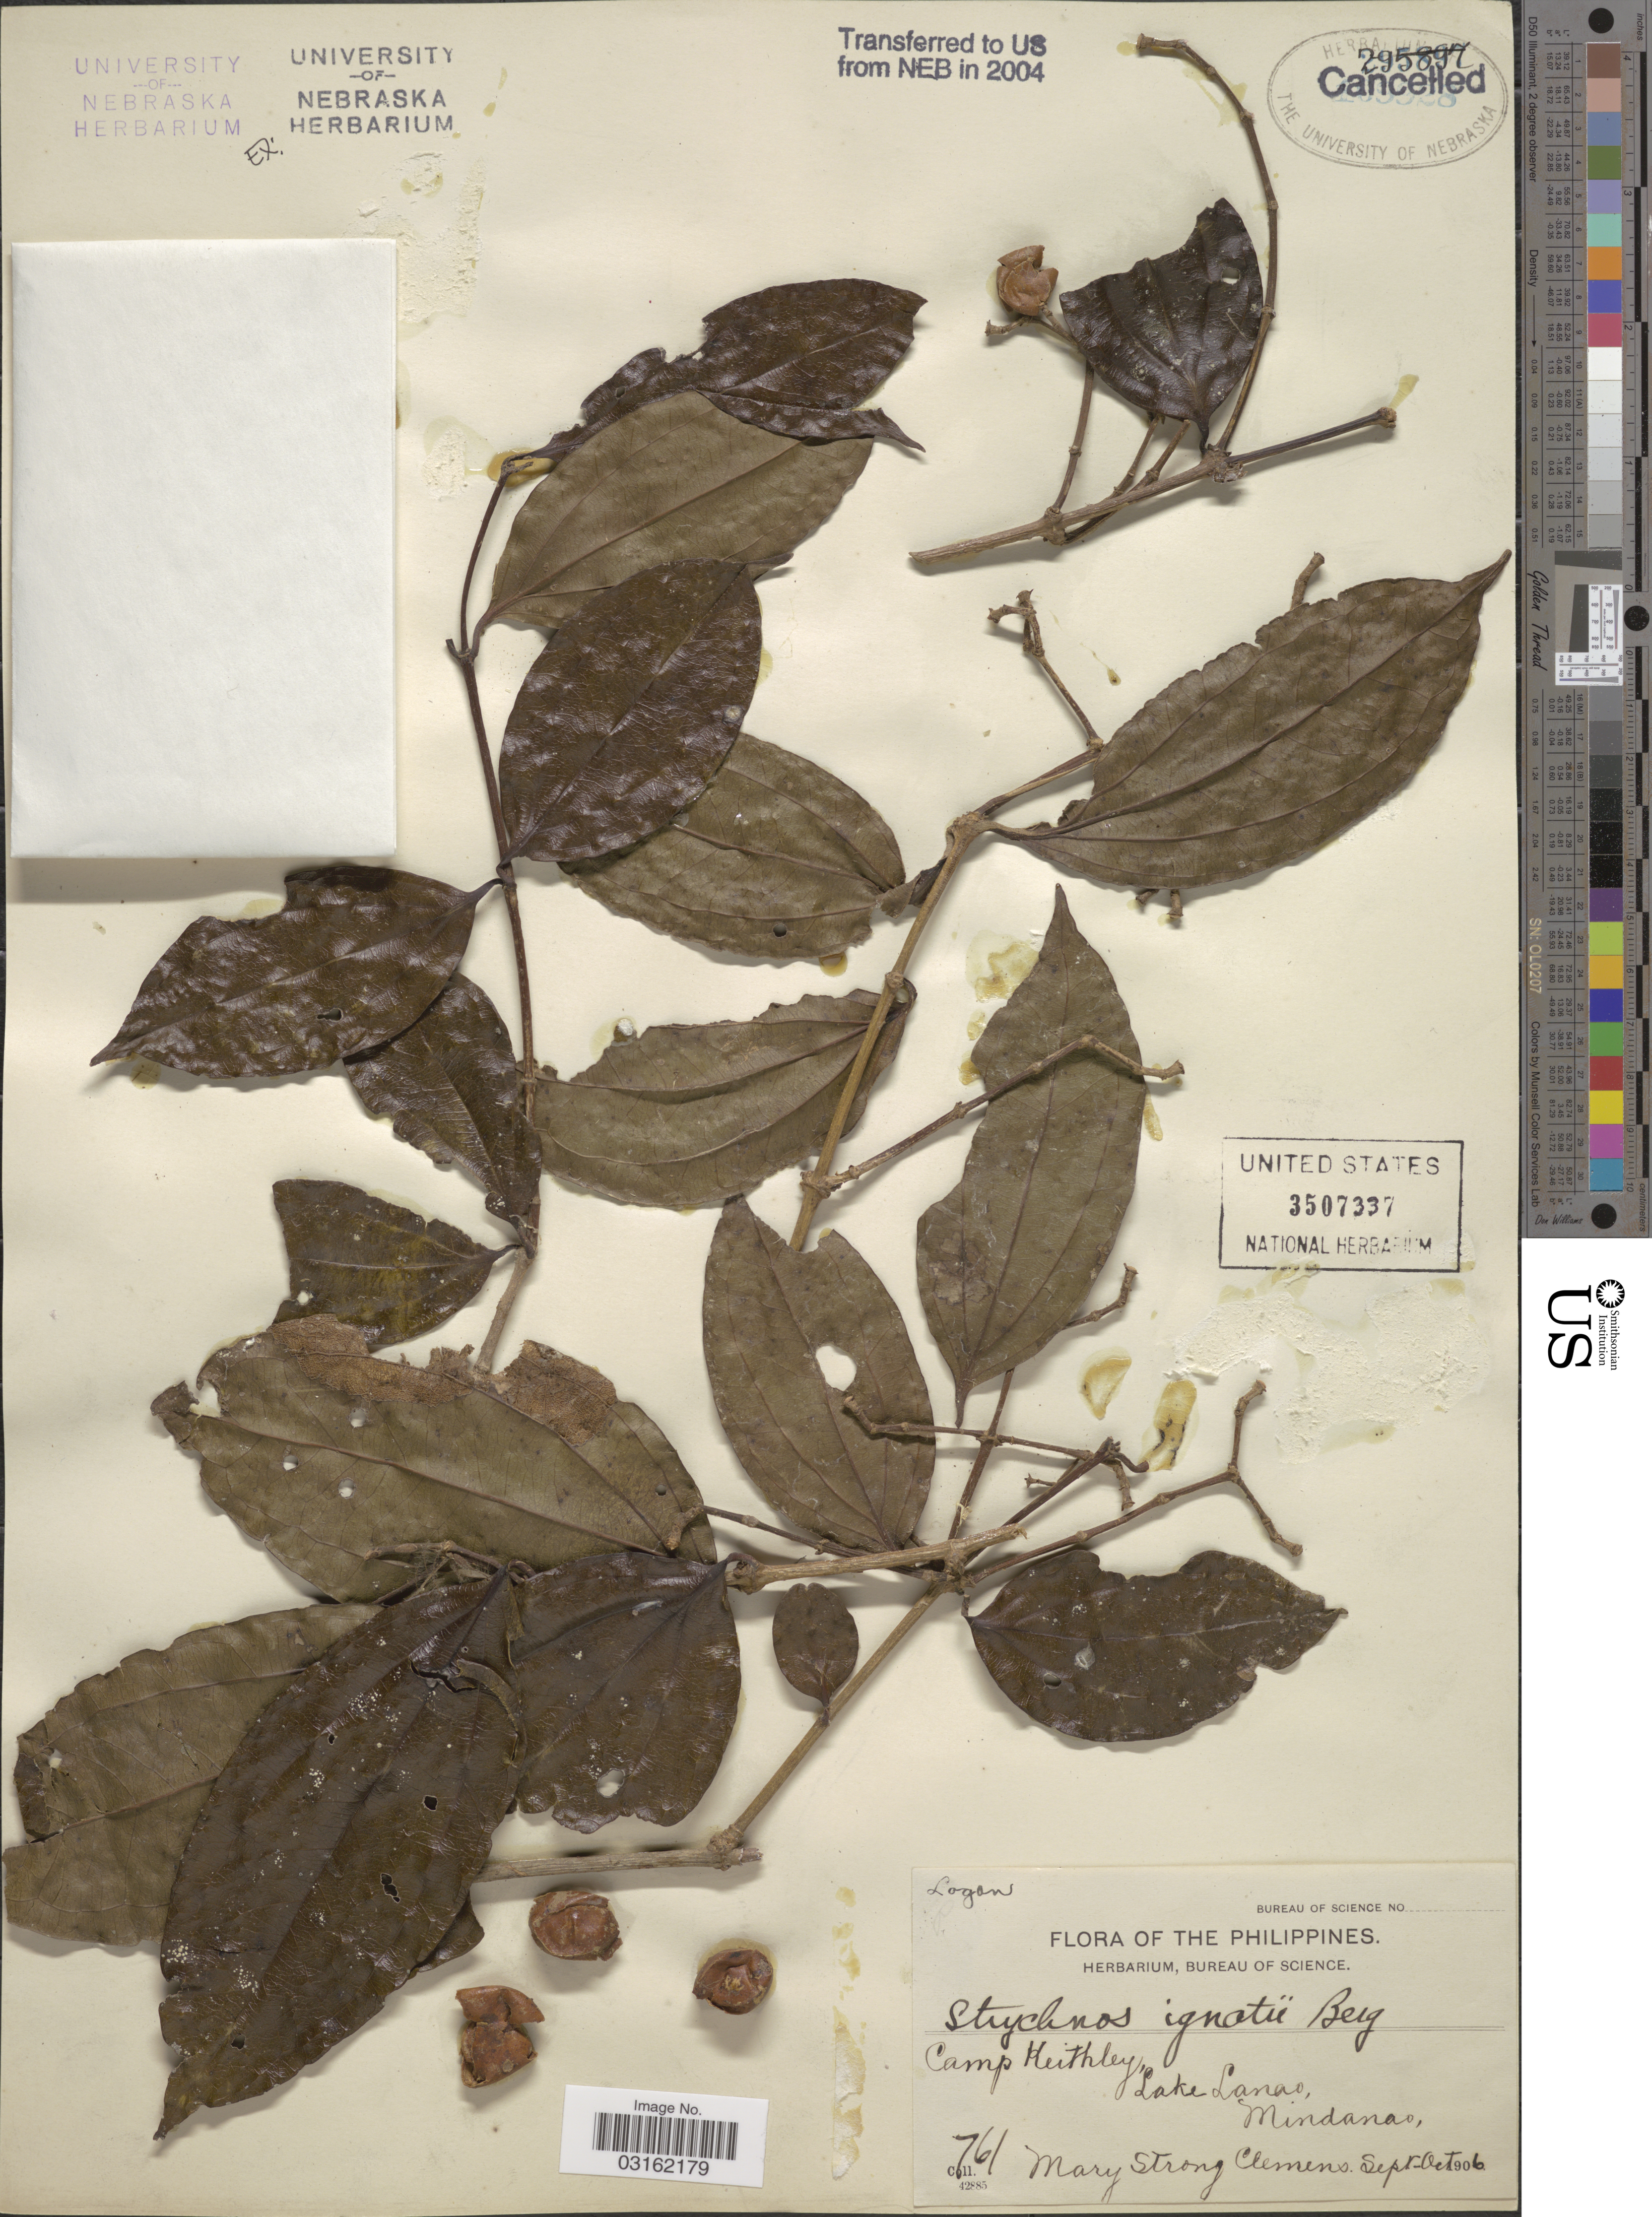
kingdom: Plantae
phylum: Tracheophyta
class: Magnoliopsida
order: Gentianales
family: Loganiaceae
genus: Strychnos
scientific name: Strychnos ignatii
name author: P.J. Bergius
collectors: M. S. Clemens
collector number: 761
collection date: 1906-09/1906-10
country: Philippines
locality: Camp Keithley, Lake Lanao, Mindanao.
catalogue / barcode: US 3507337